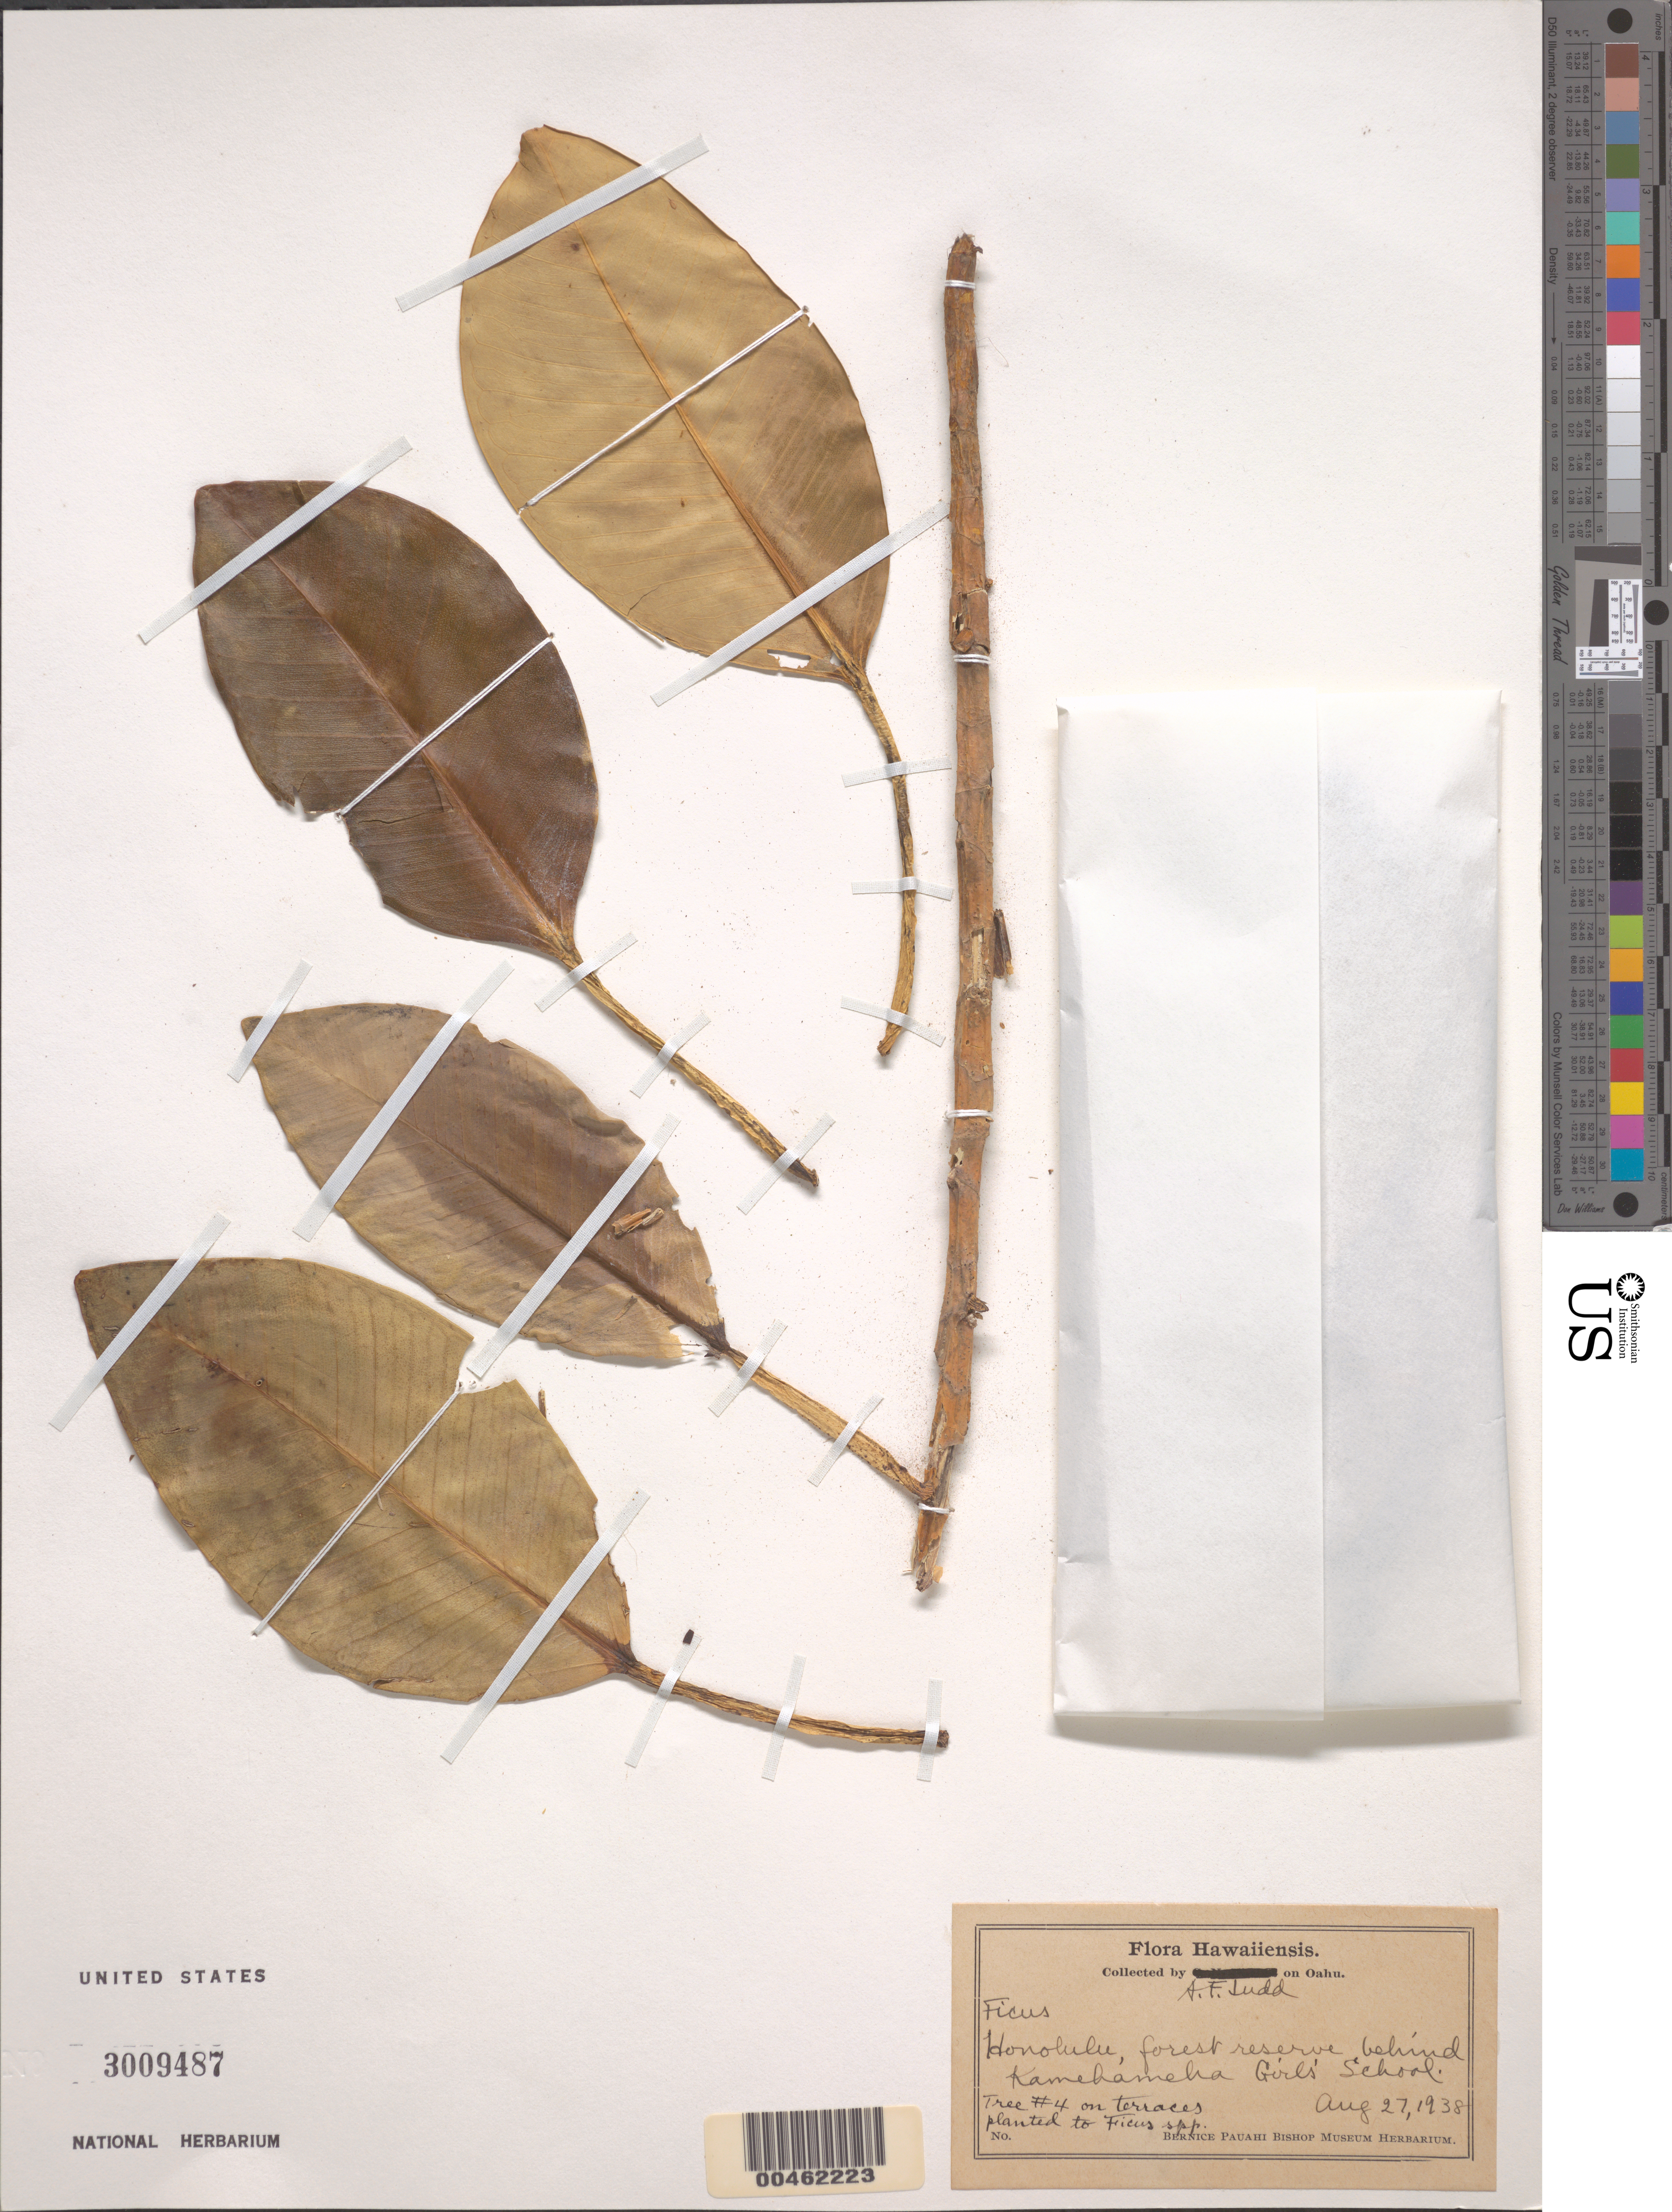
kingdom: Plantae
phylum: Tracheophyta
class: Magnoliopsida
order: Rosales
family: Moraceae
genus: Ficus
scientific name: Ficus sp.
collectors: A. Judd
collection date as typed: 27 Aug 1938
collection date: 1938-08-27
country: United States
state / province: Hawaii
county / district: Honolulu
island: Oahu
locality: Honolulu, forest reserve behind Kamehameha Girls' School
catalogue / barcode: US 3009487